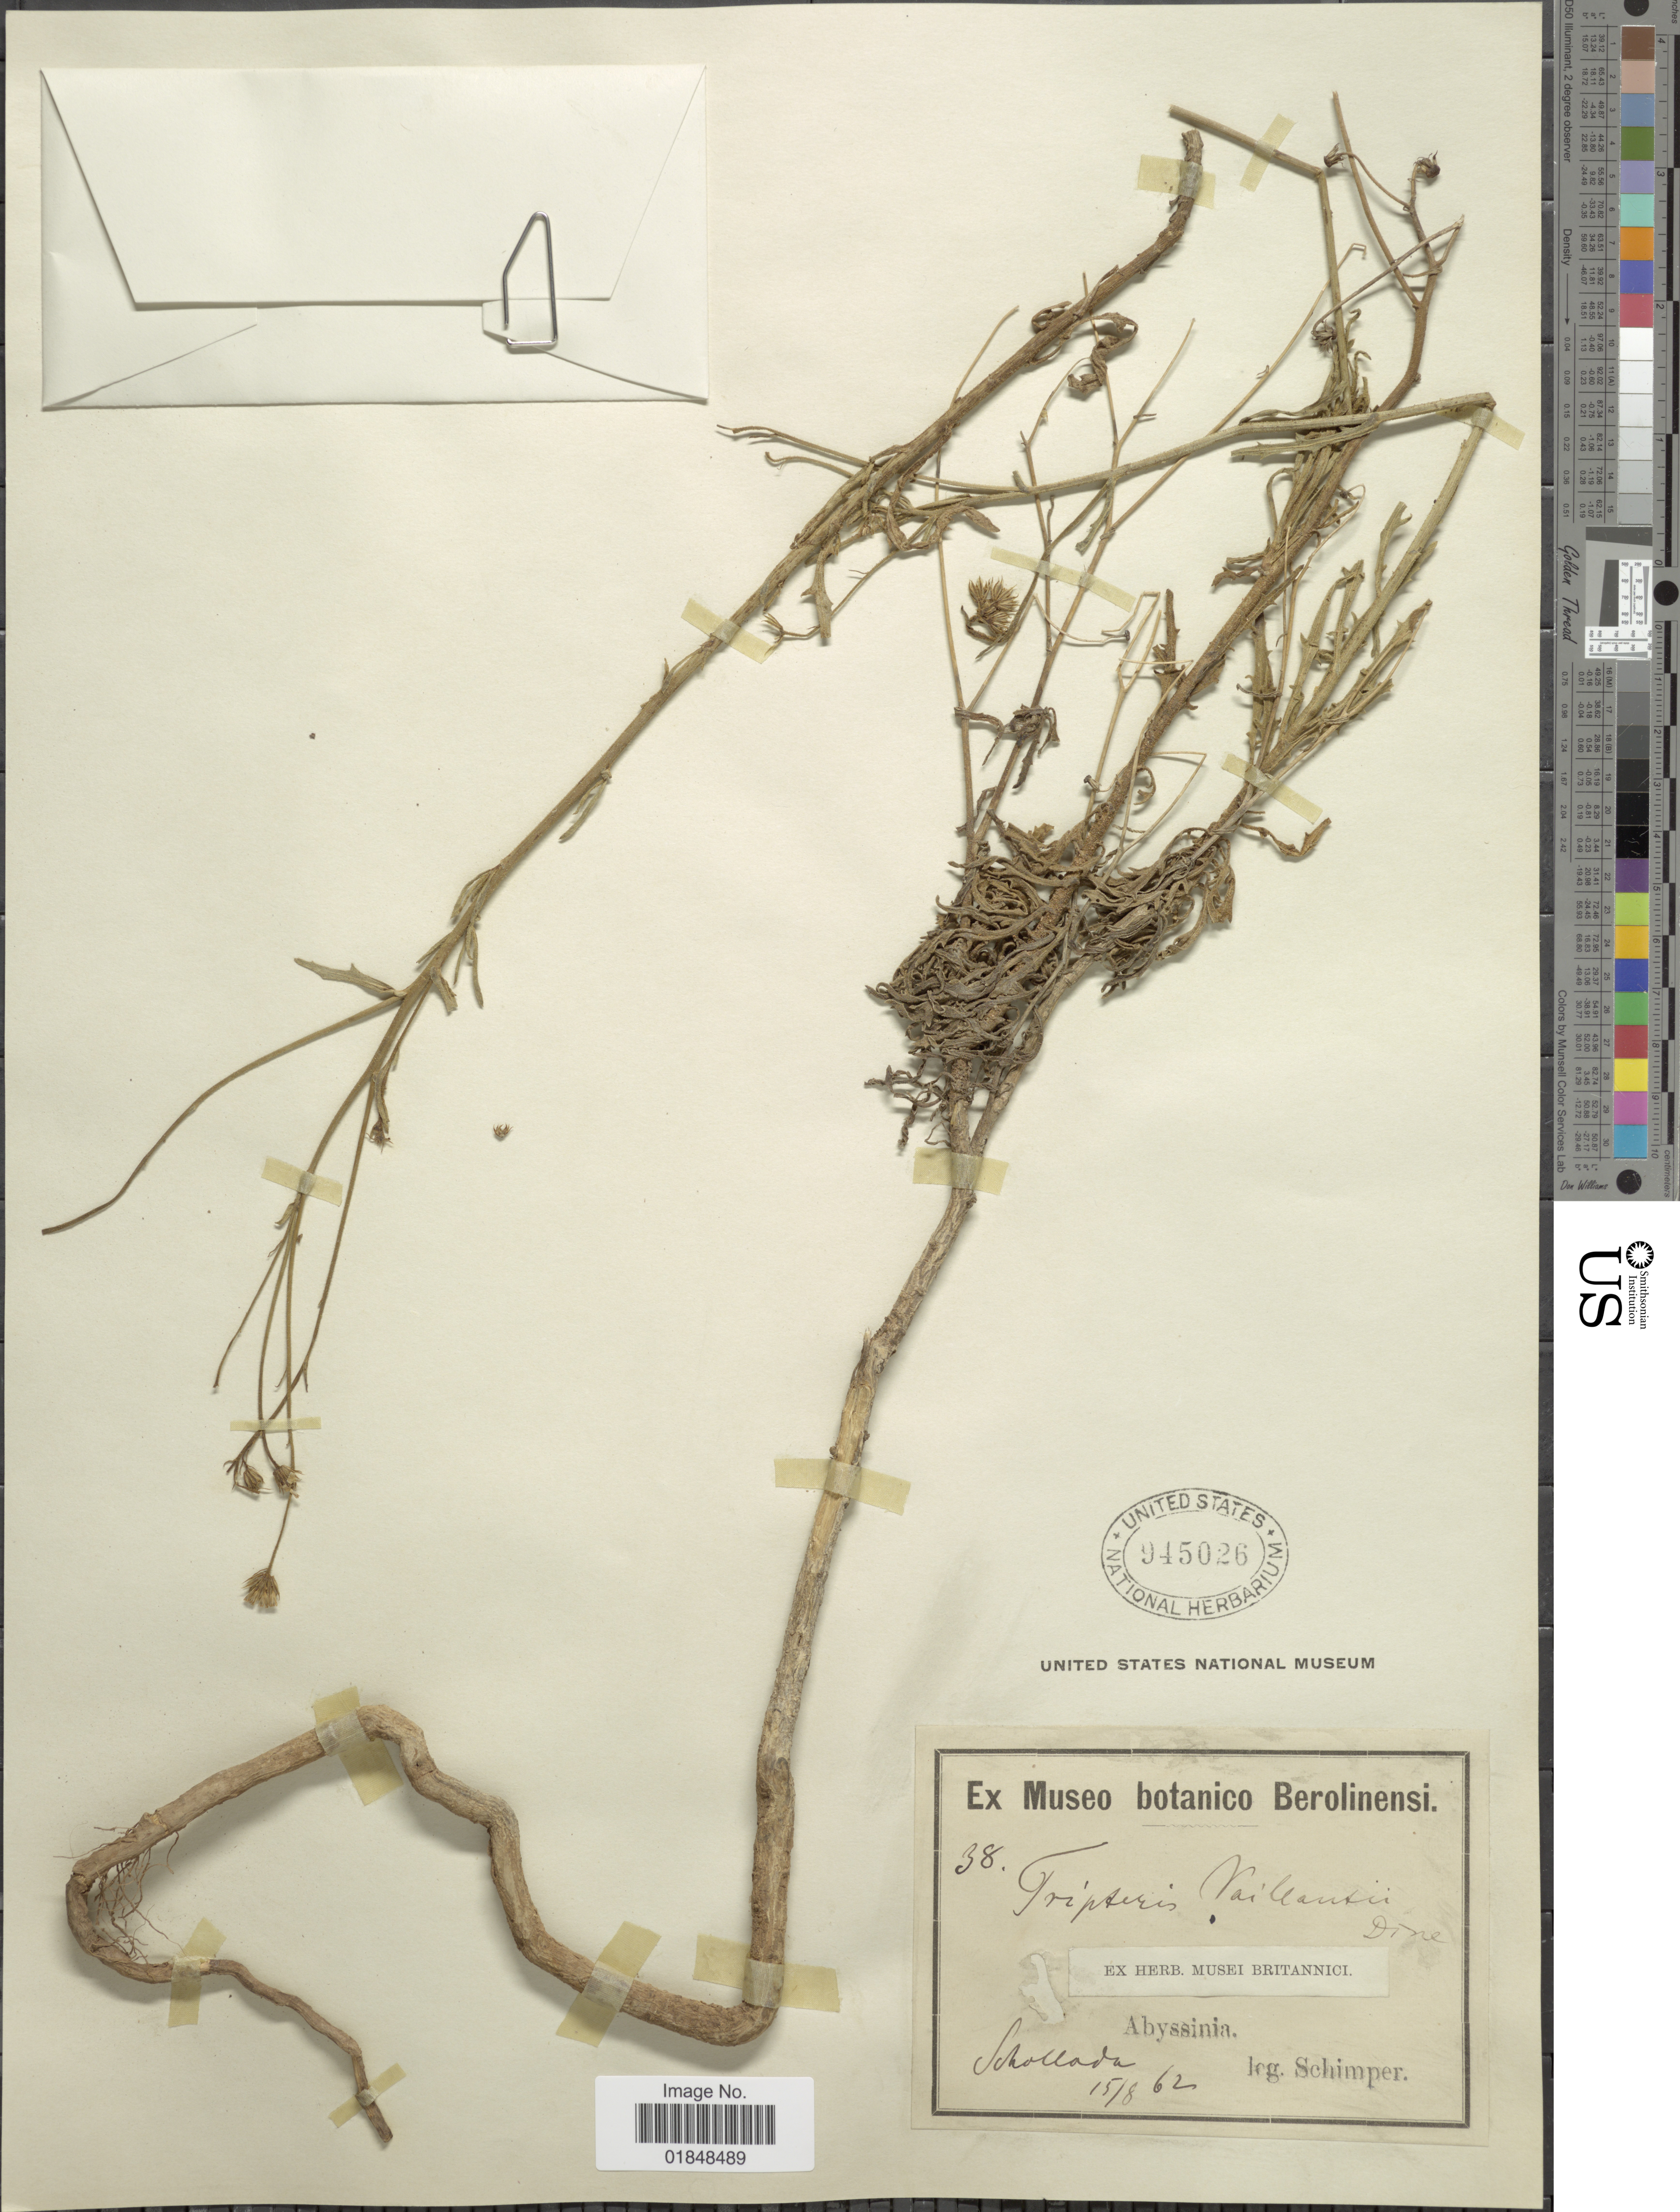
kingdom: Plantae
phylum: Tracheophyta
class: Magnoliopsida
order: Asterales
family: Asteraceae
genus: Tripteris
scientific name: Tripteris vaillantii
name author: Decne.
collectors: -. Schimper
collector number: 38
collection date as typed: Transcribed d/m/y: 15/8/62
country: Eritrea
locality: Abyssinia. Schollada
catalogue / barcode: US 945026